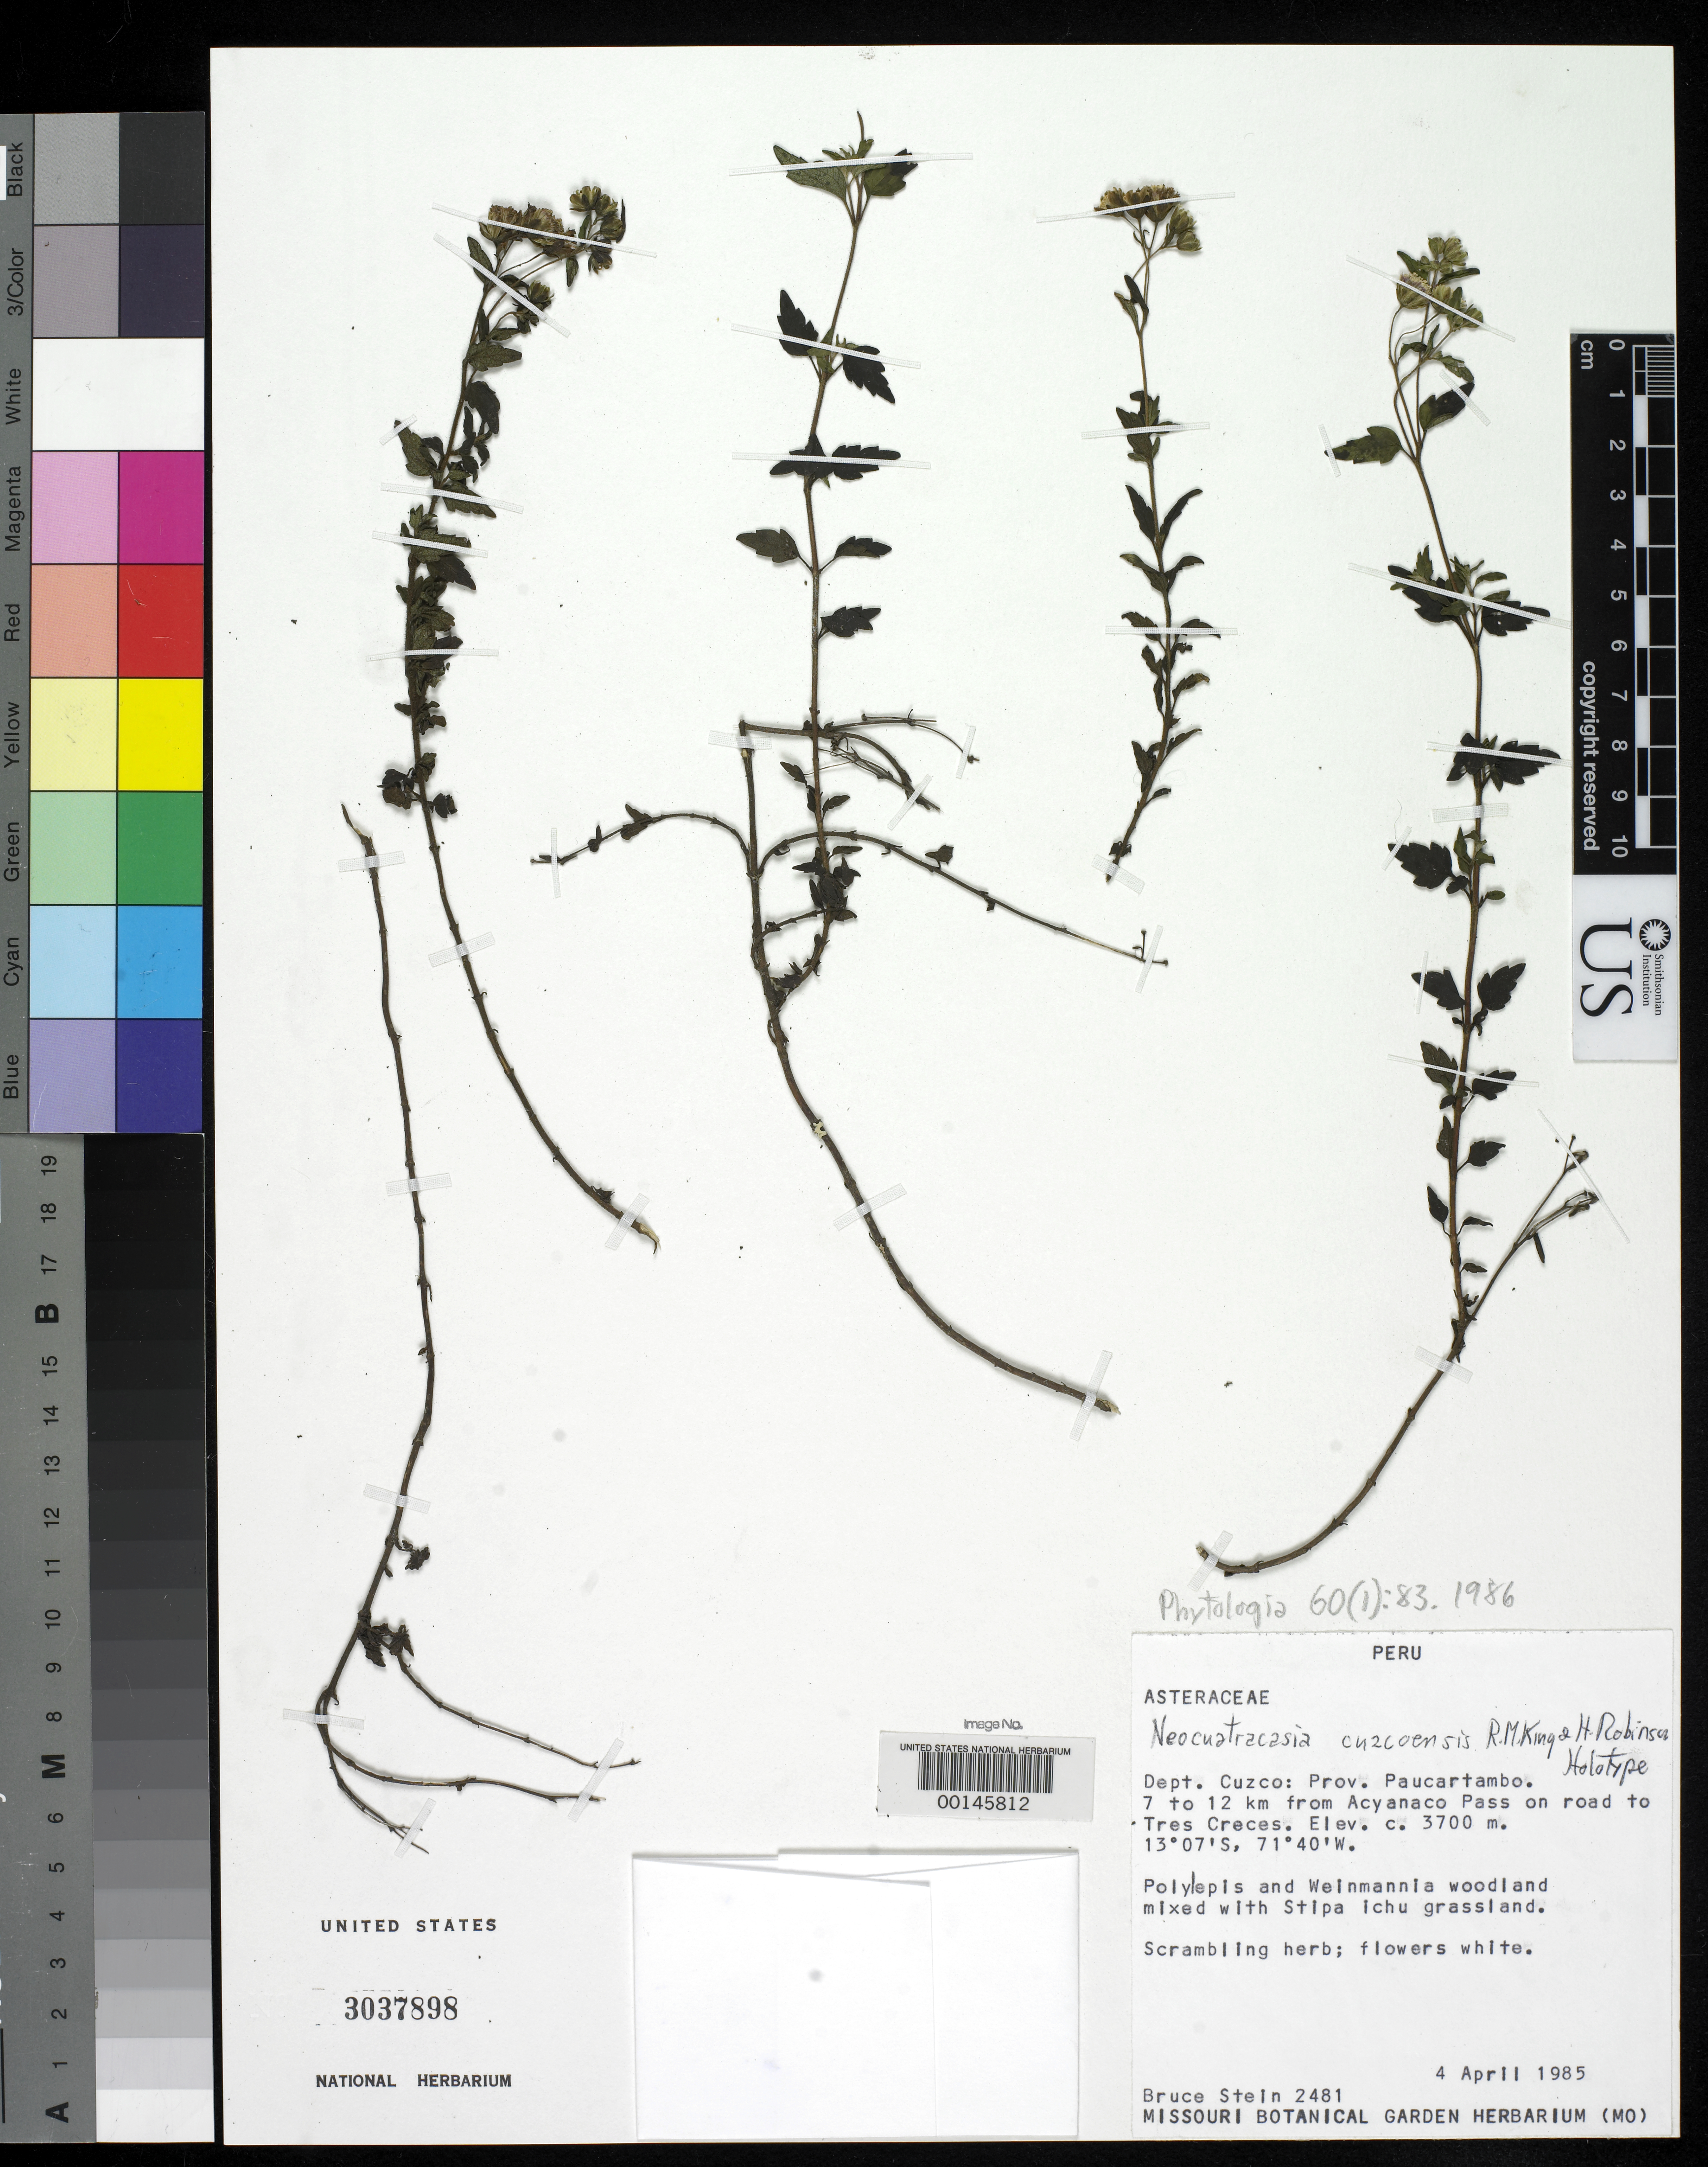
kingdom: Plantae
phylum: Tracheophyta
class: Magnoliopsida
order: Asterales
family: Asteraceae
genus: Neocuatrecasia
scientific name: Neocuatrecasia cuzcoensis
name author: R.M. King & H. Rob.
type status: Holotype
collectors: B. A. Stein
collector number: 2481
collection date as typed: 04 Apr 1985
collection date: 1985-04-04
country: Peru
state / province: Cusco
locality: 3700 Creces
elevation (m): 3700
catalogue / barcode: US 3037898